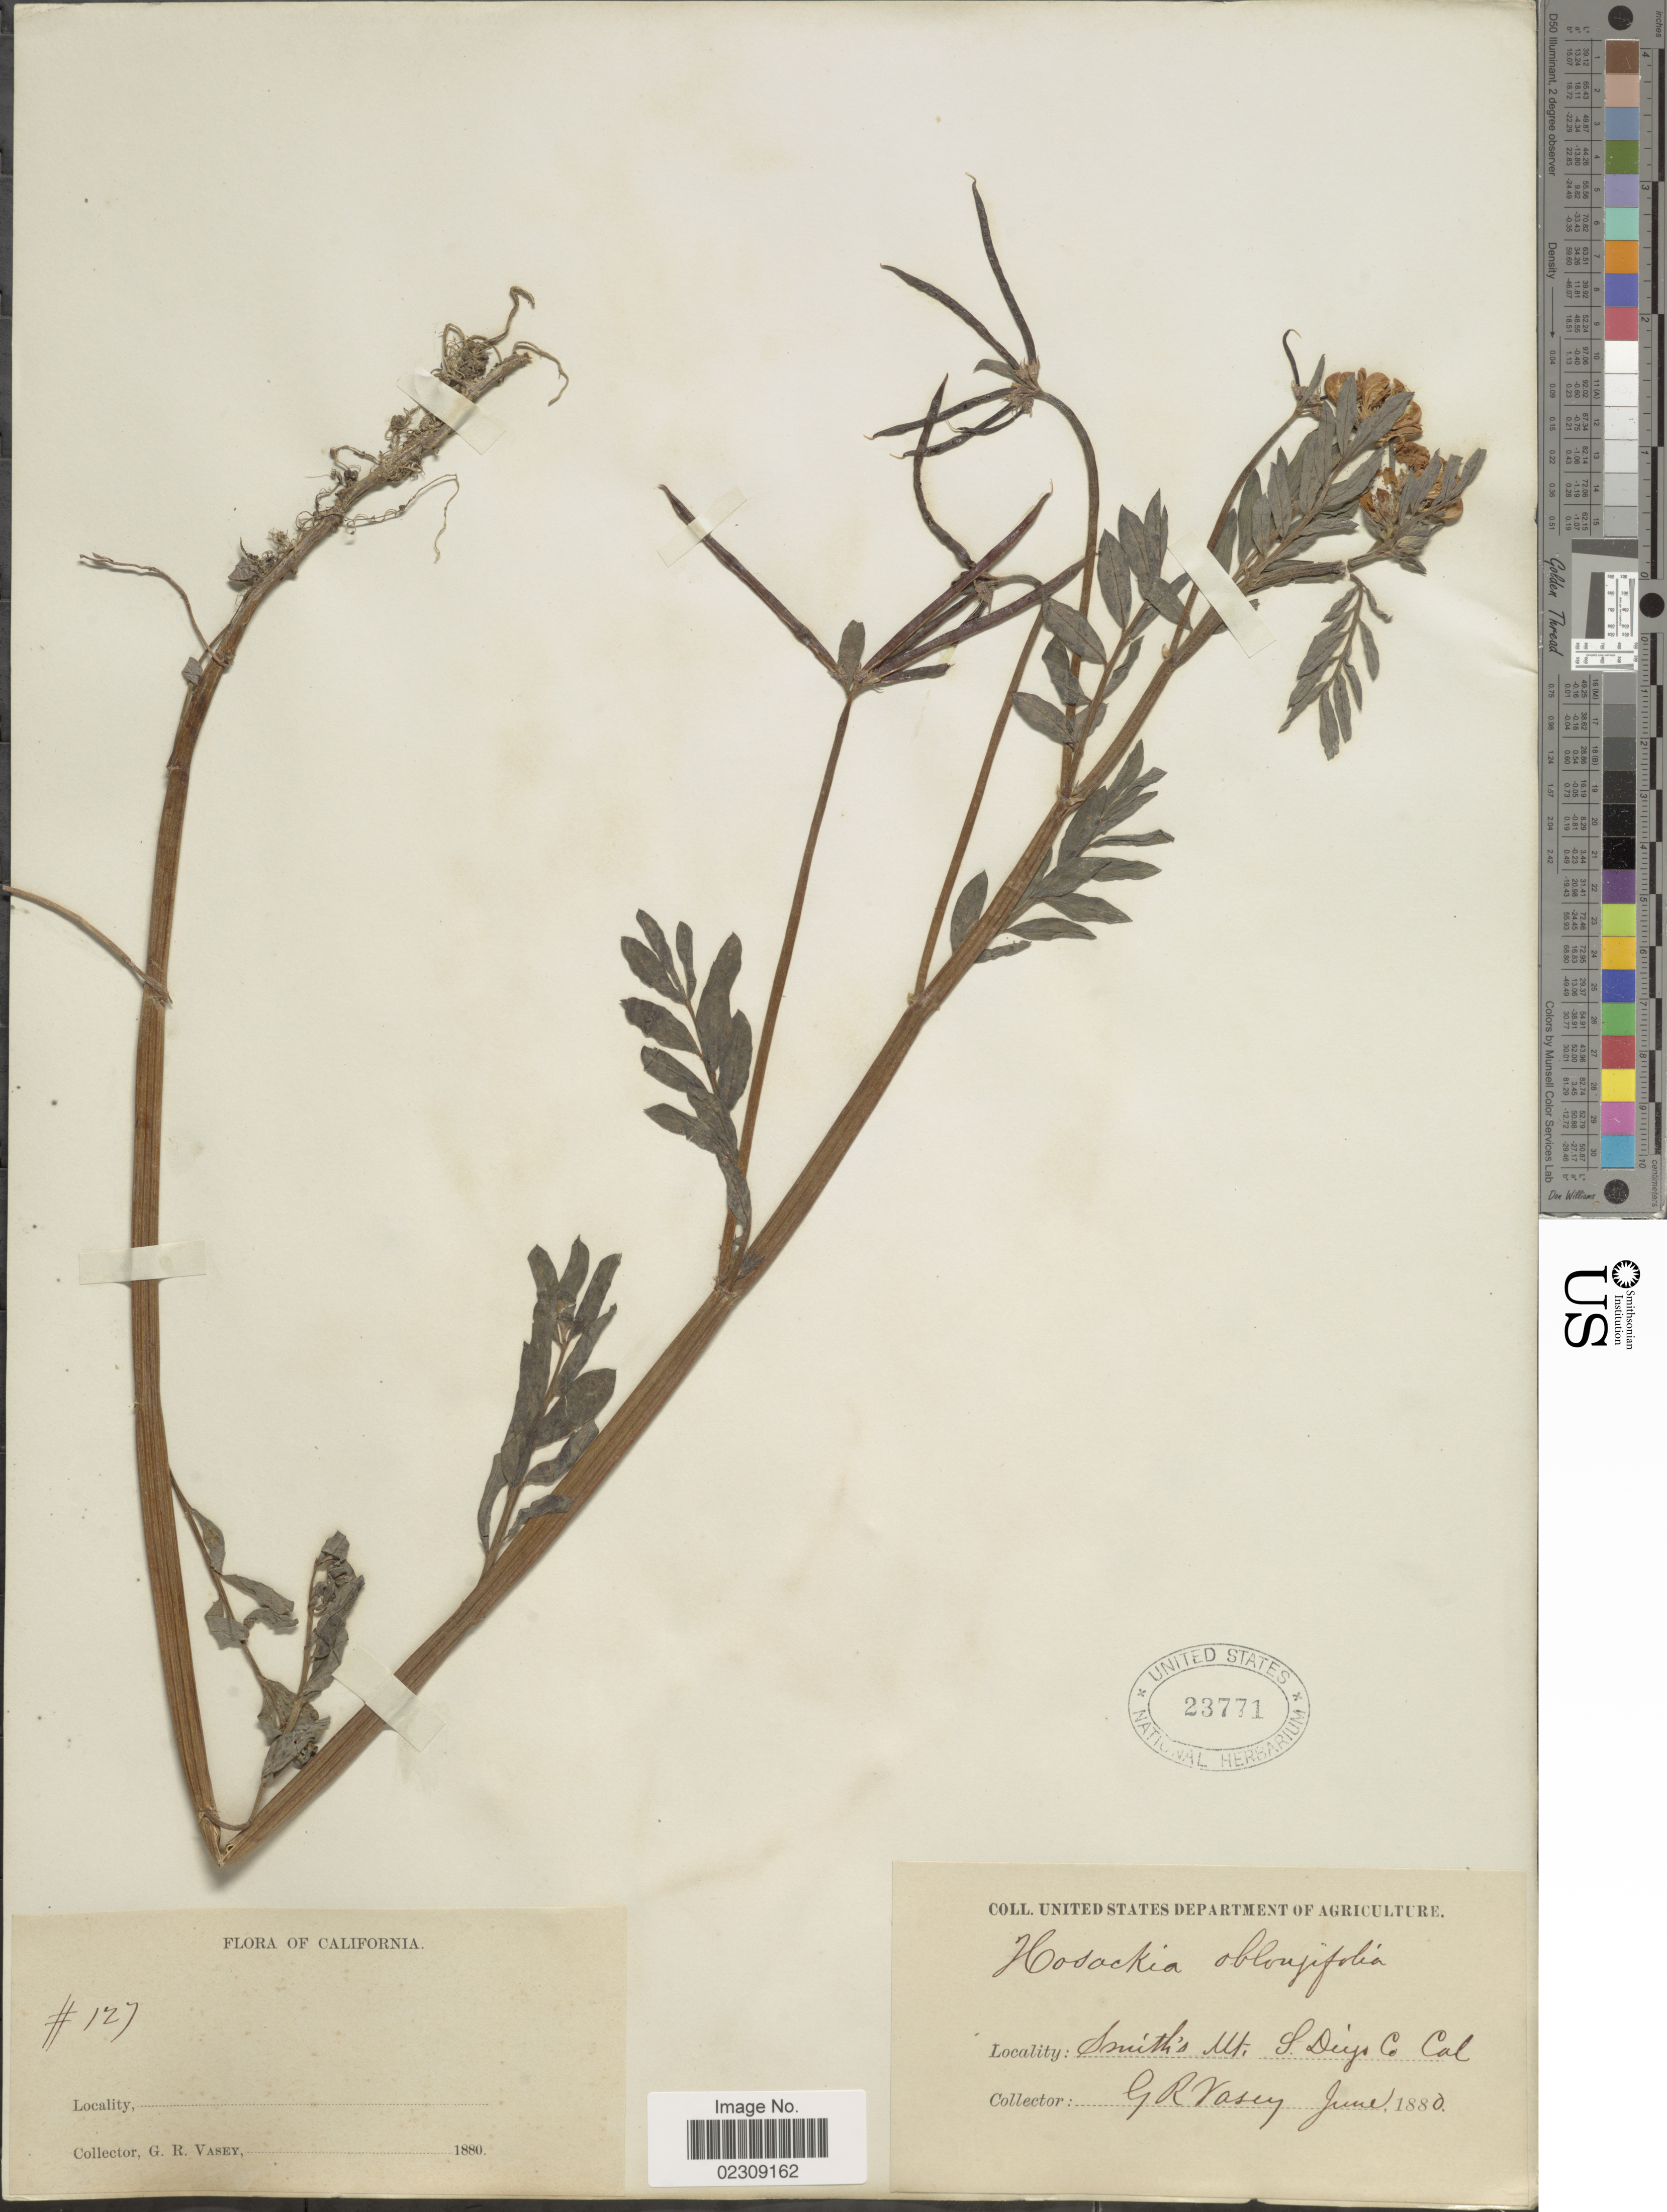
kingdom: Plantae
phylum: Tracheophyta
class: Magnoliopsida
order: Fabales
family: Fabaceae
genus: Hosackia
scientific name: Hosackia oblongifolia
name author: Benth.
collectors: G. R. Vasey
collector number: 127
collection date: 1880-06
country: United States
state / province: California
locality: Smith's Mt, S. Diego Co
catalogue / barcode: US 23771